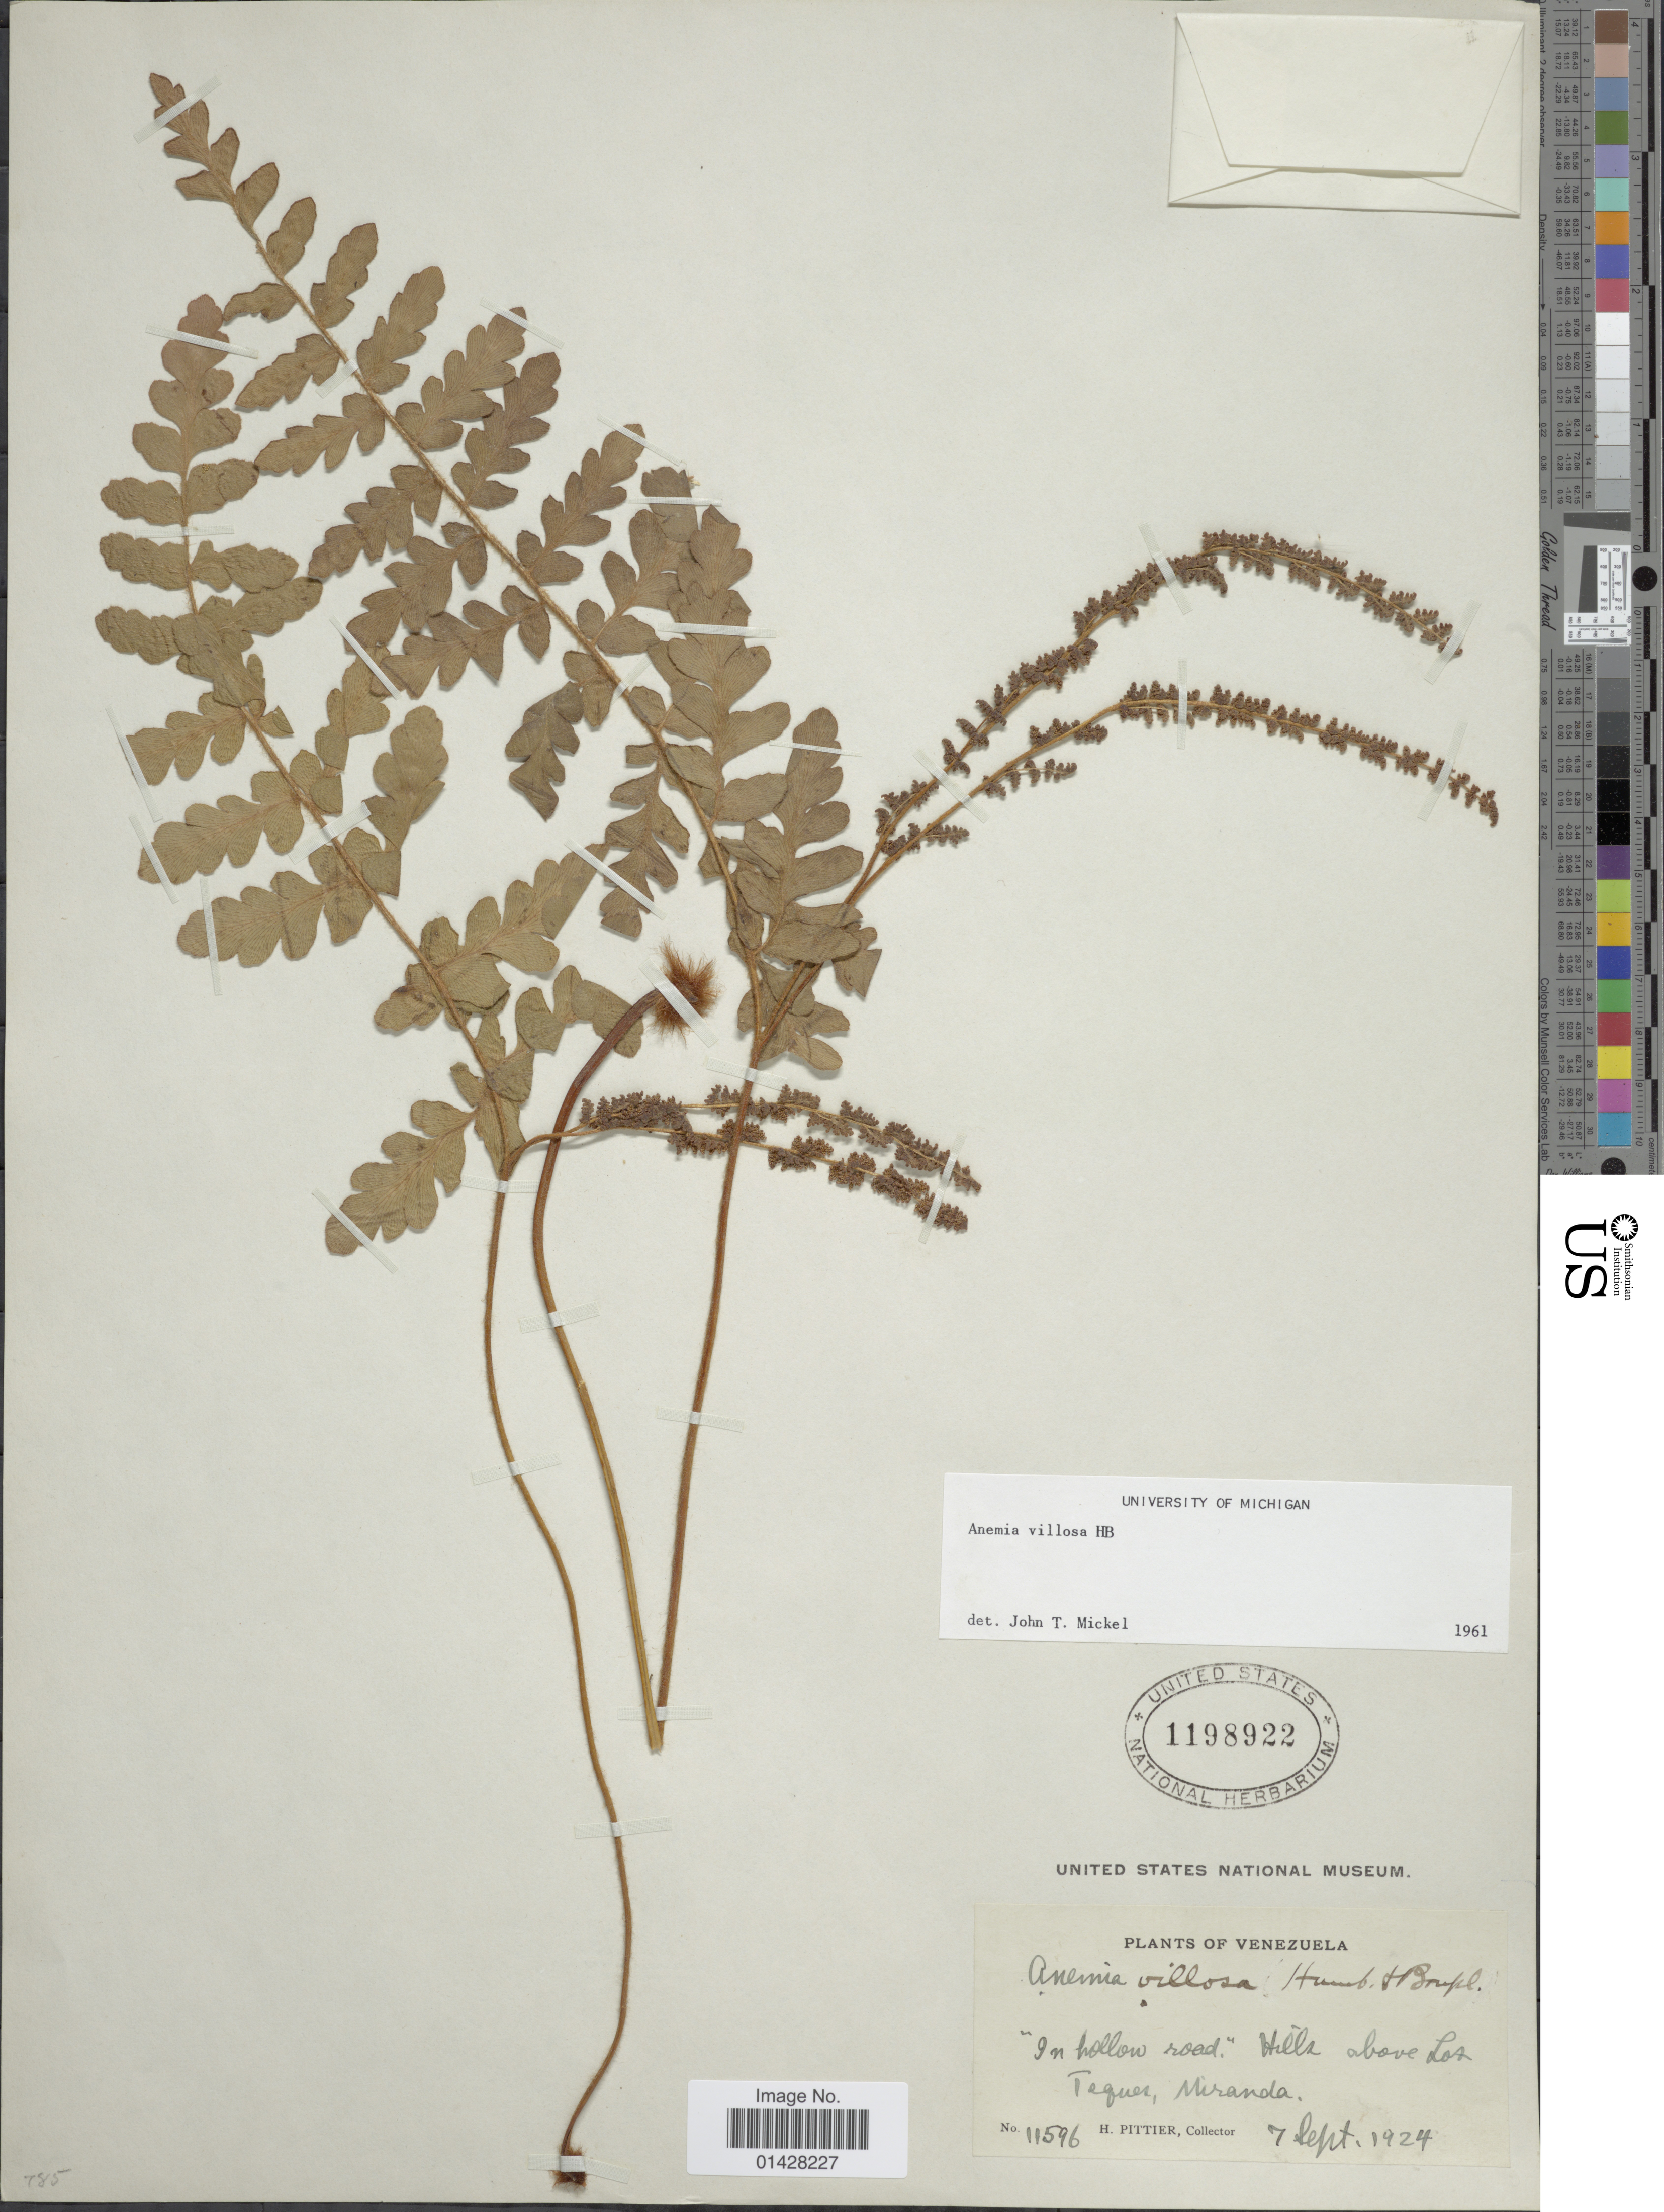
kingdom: Plantae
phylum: Tracheophyta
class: Polypodiopsida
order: Schizaeales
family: Anemiaceae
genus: Anemia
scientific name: Anemia villosa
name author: Humb. & Bonpl. ex Willd.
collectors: H. F. Pittier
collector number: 11596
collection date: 1924-09-07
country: Venezuela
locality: In hollow road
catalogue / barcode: US 1198922